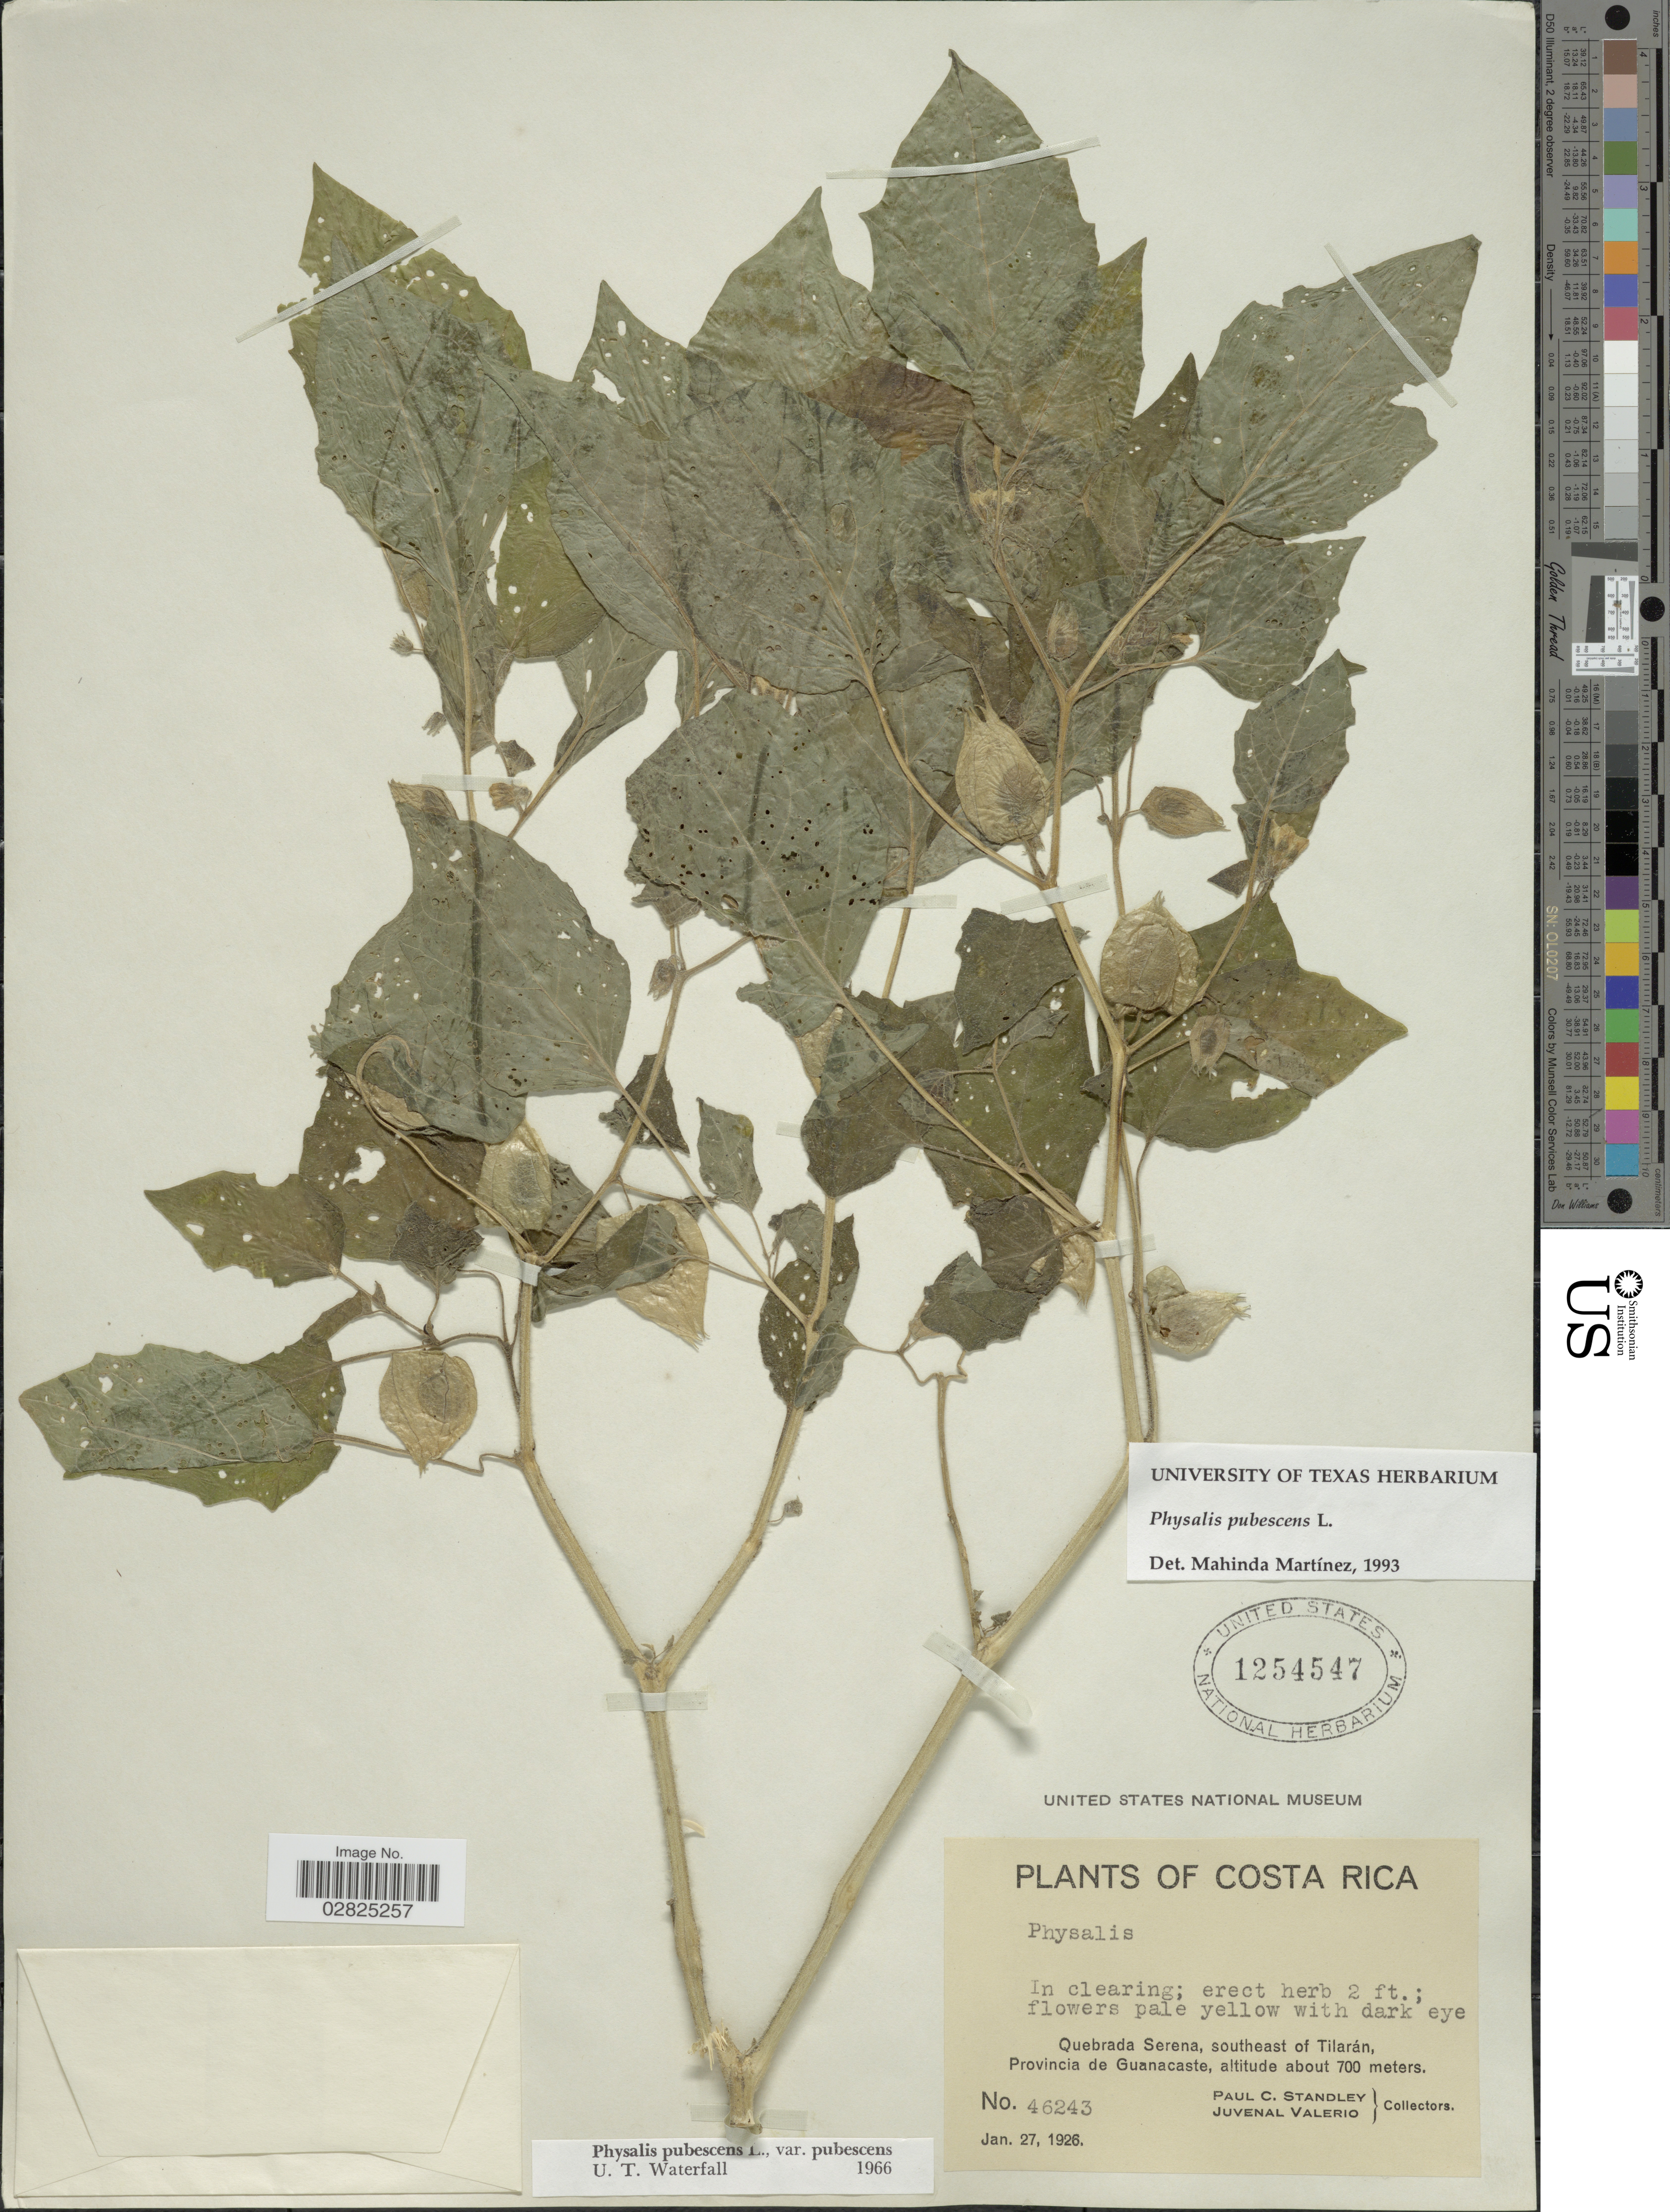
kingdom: Plantae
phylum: Tracheophyta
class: Magnoliopsida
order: Solanales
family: Solanaceae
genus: Physalis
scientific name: Physalis pubescens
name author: L.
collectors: P. C. Standley & J. Valerio R.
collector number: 46243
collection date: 1926-01-27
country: Costa Rica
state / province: Guanacaste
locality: Quebrada Serena, southeast of Tilarán, Provincia de Guanacaste.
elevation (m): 700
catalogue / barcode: US 1254547